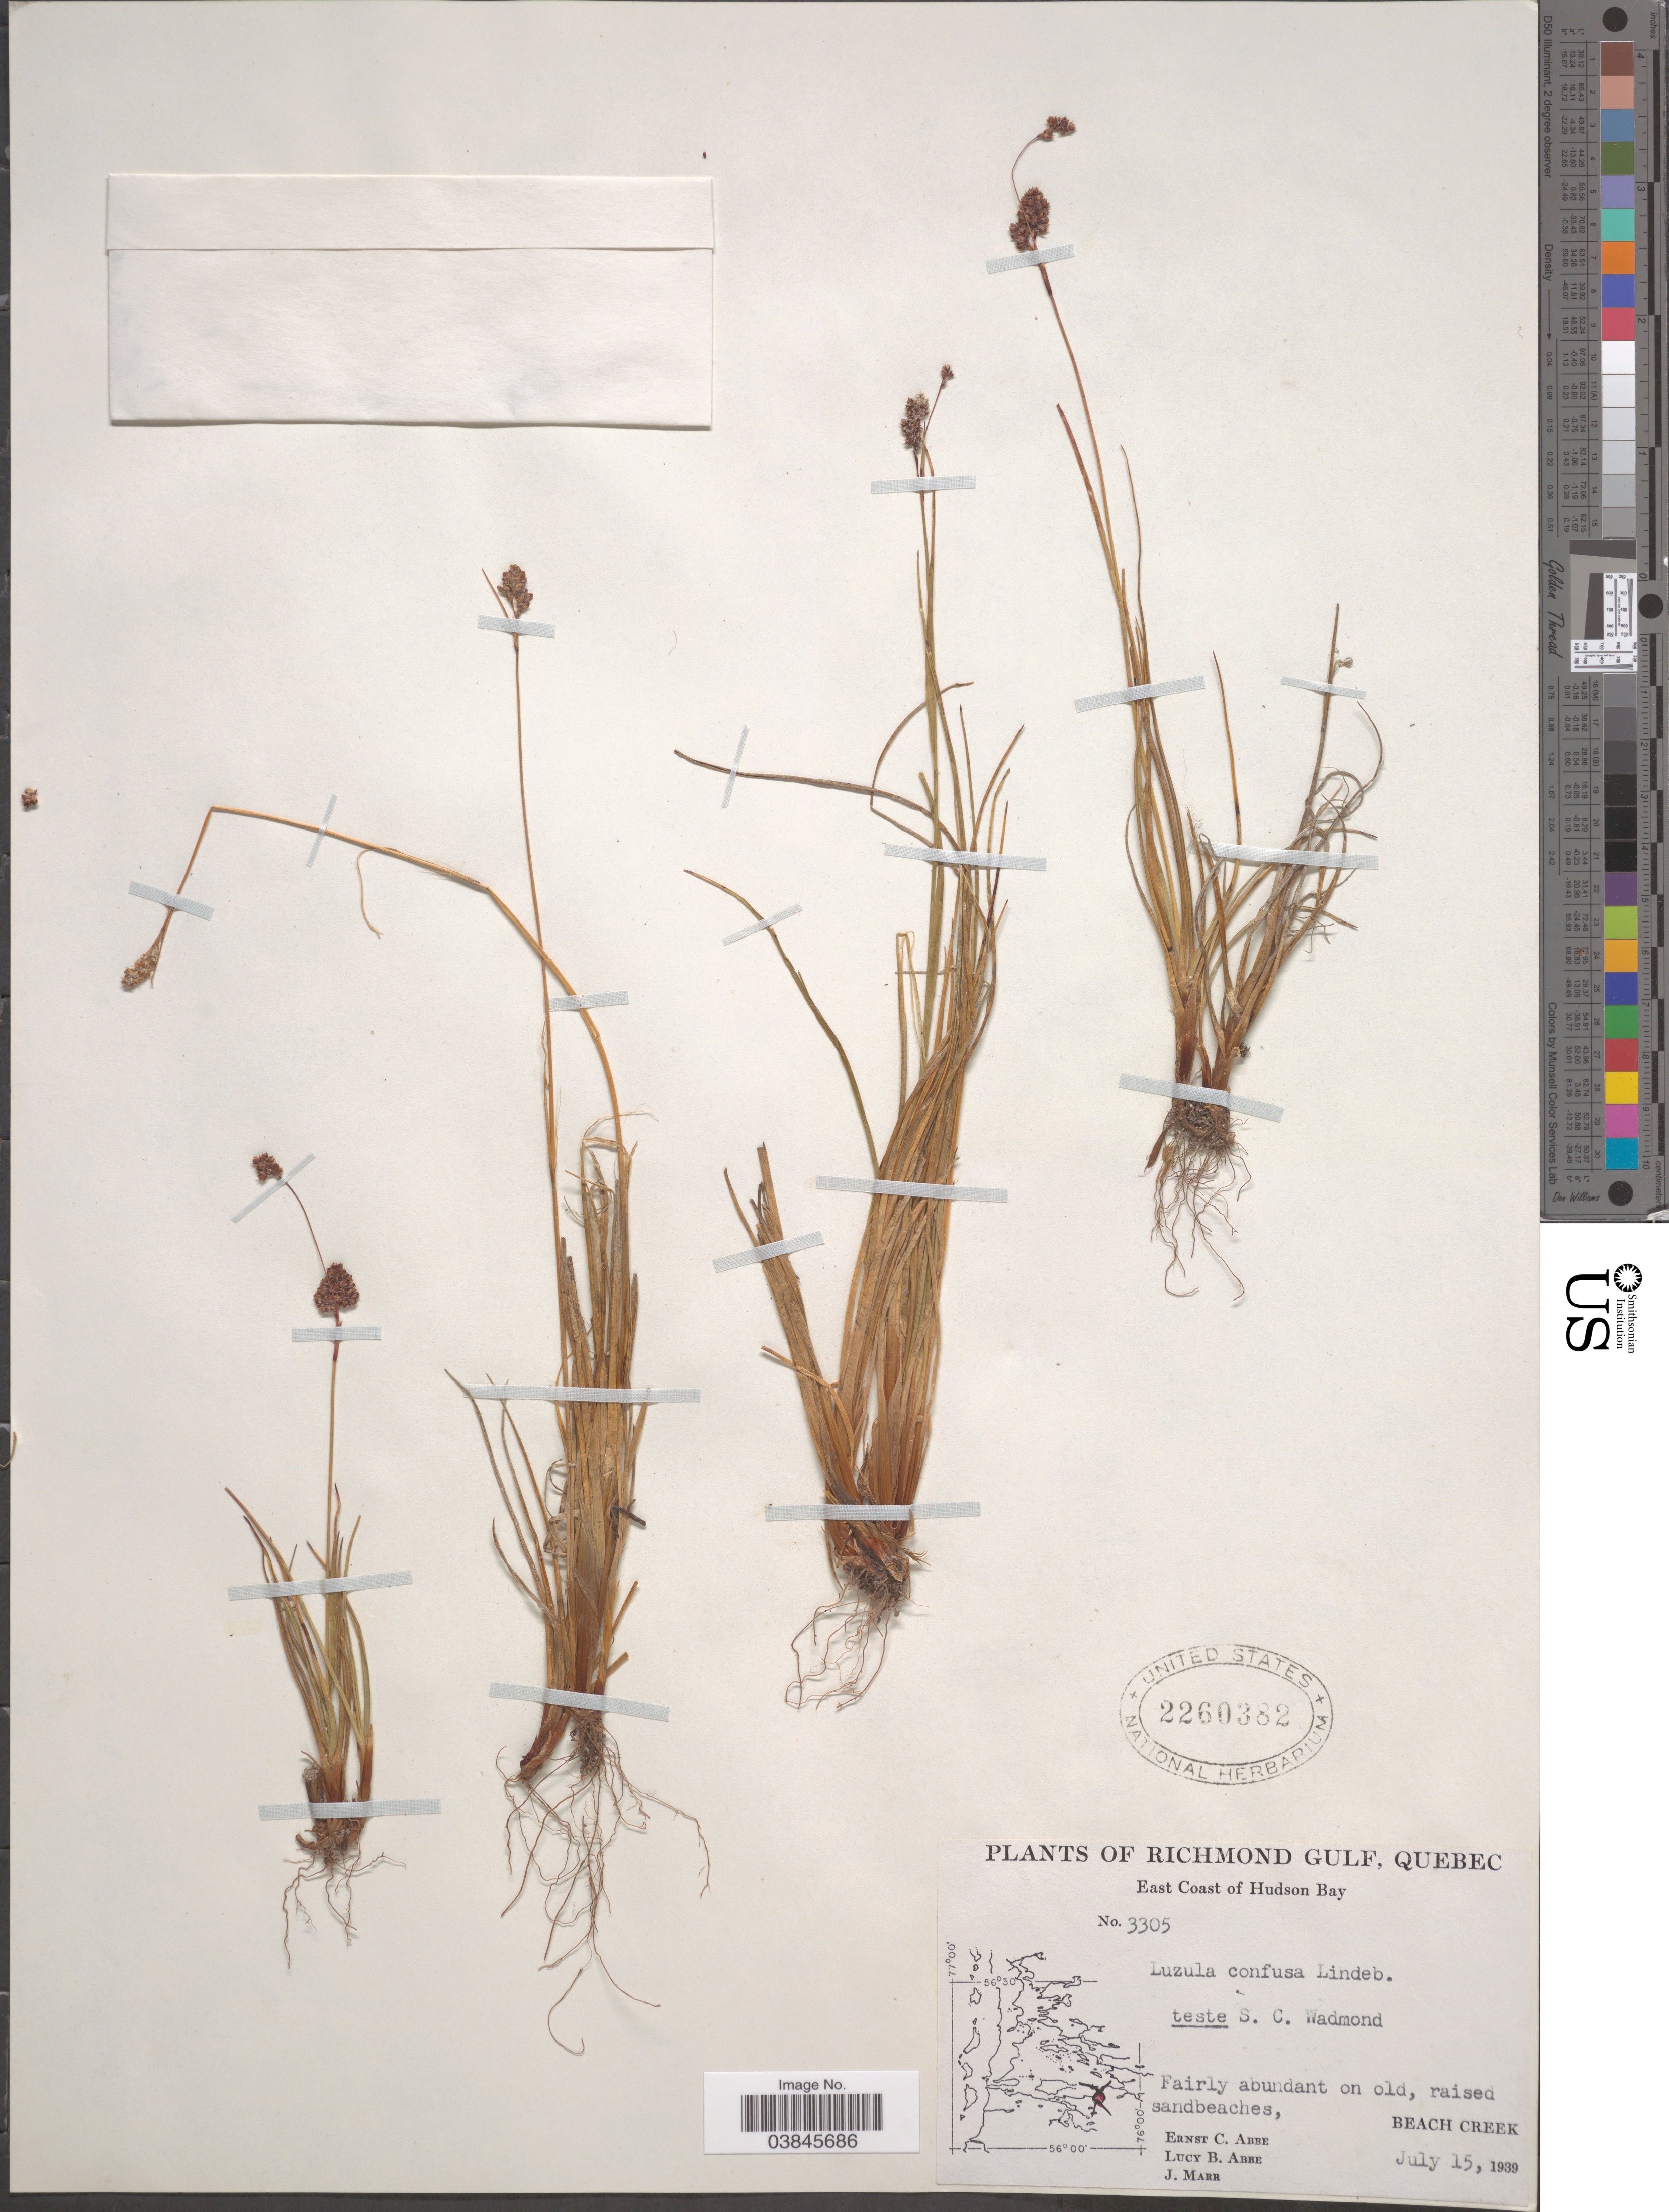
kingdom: Plantae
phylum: Tracheophyta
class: Liliopsida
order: Poales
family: Juncaceae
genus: Luzula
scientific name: Luzula confusa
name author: Lindeb.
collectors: E. C. Abbe, L. B. Abbe & J. Marr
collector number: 3305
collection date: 1939-07-15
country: Canada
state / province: Quebec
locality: Richmond Gulf. East Coast of Hudson Bay. Beach Creek.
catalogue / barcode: US 2260382